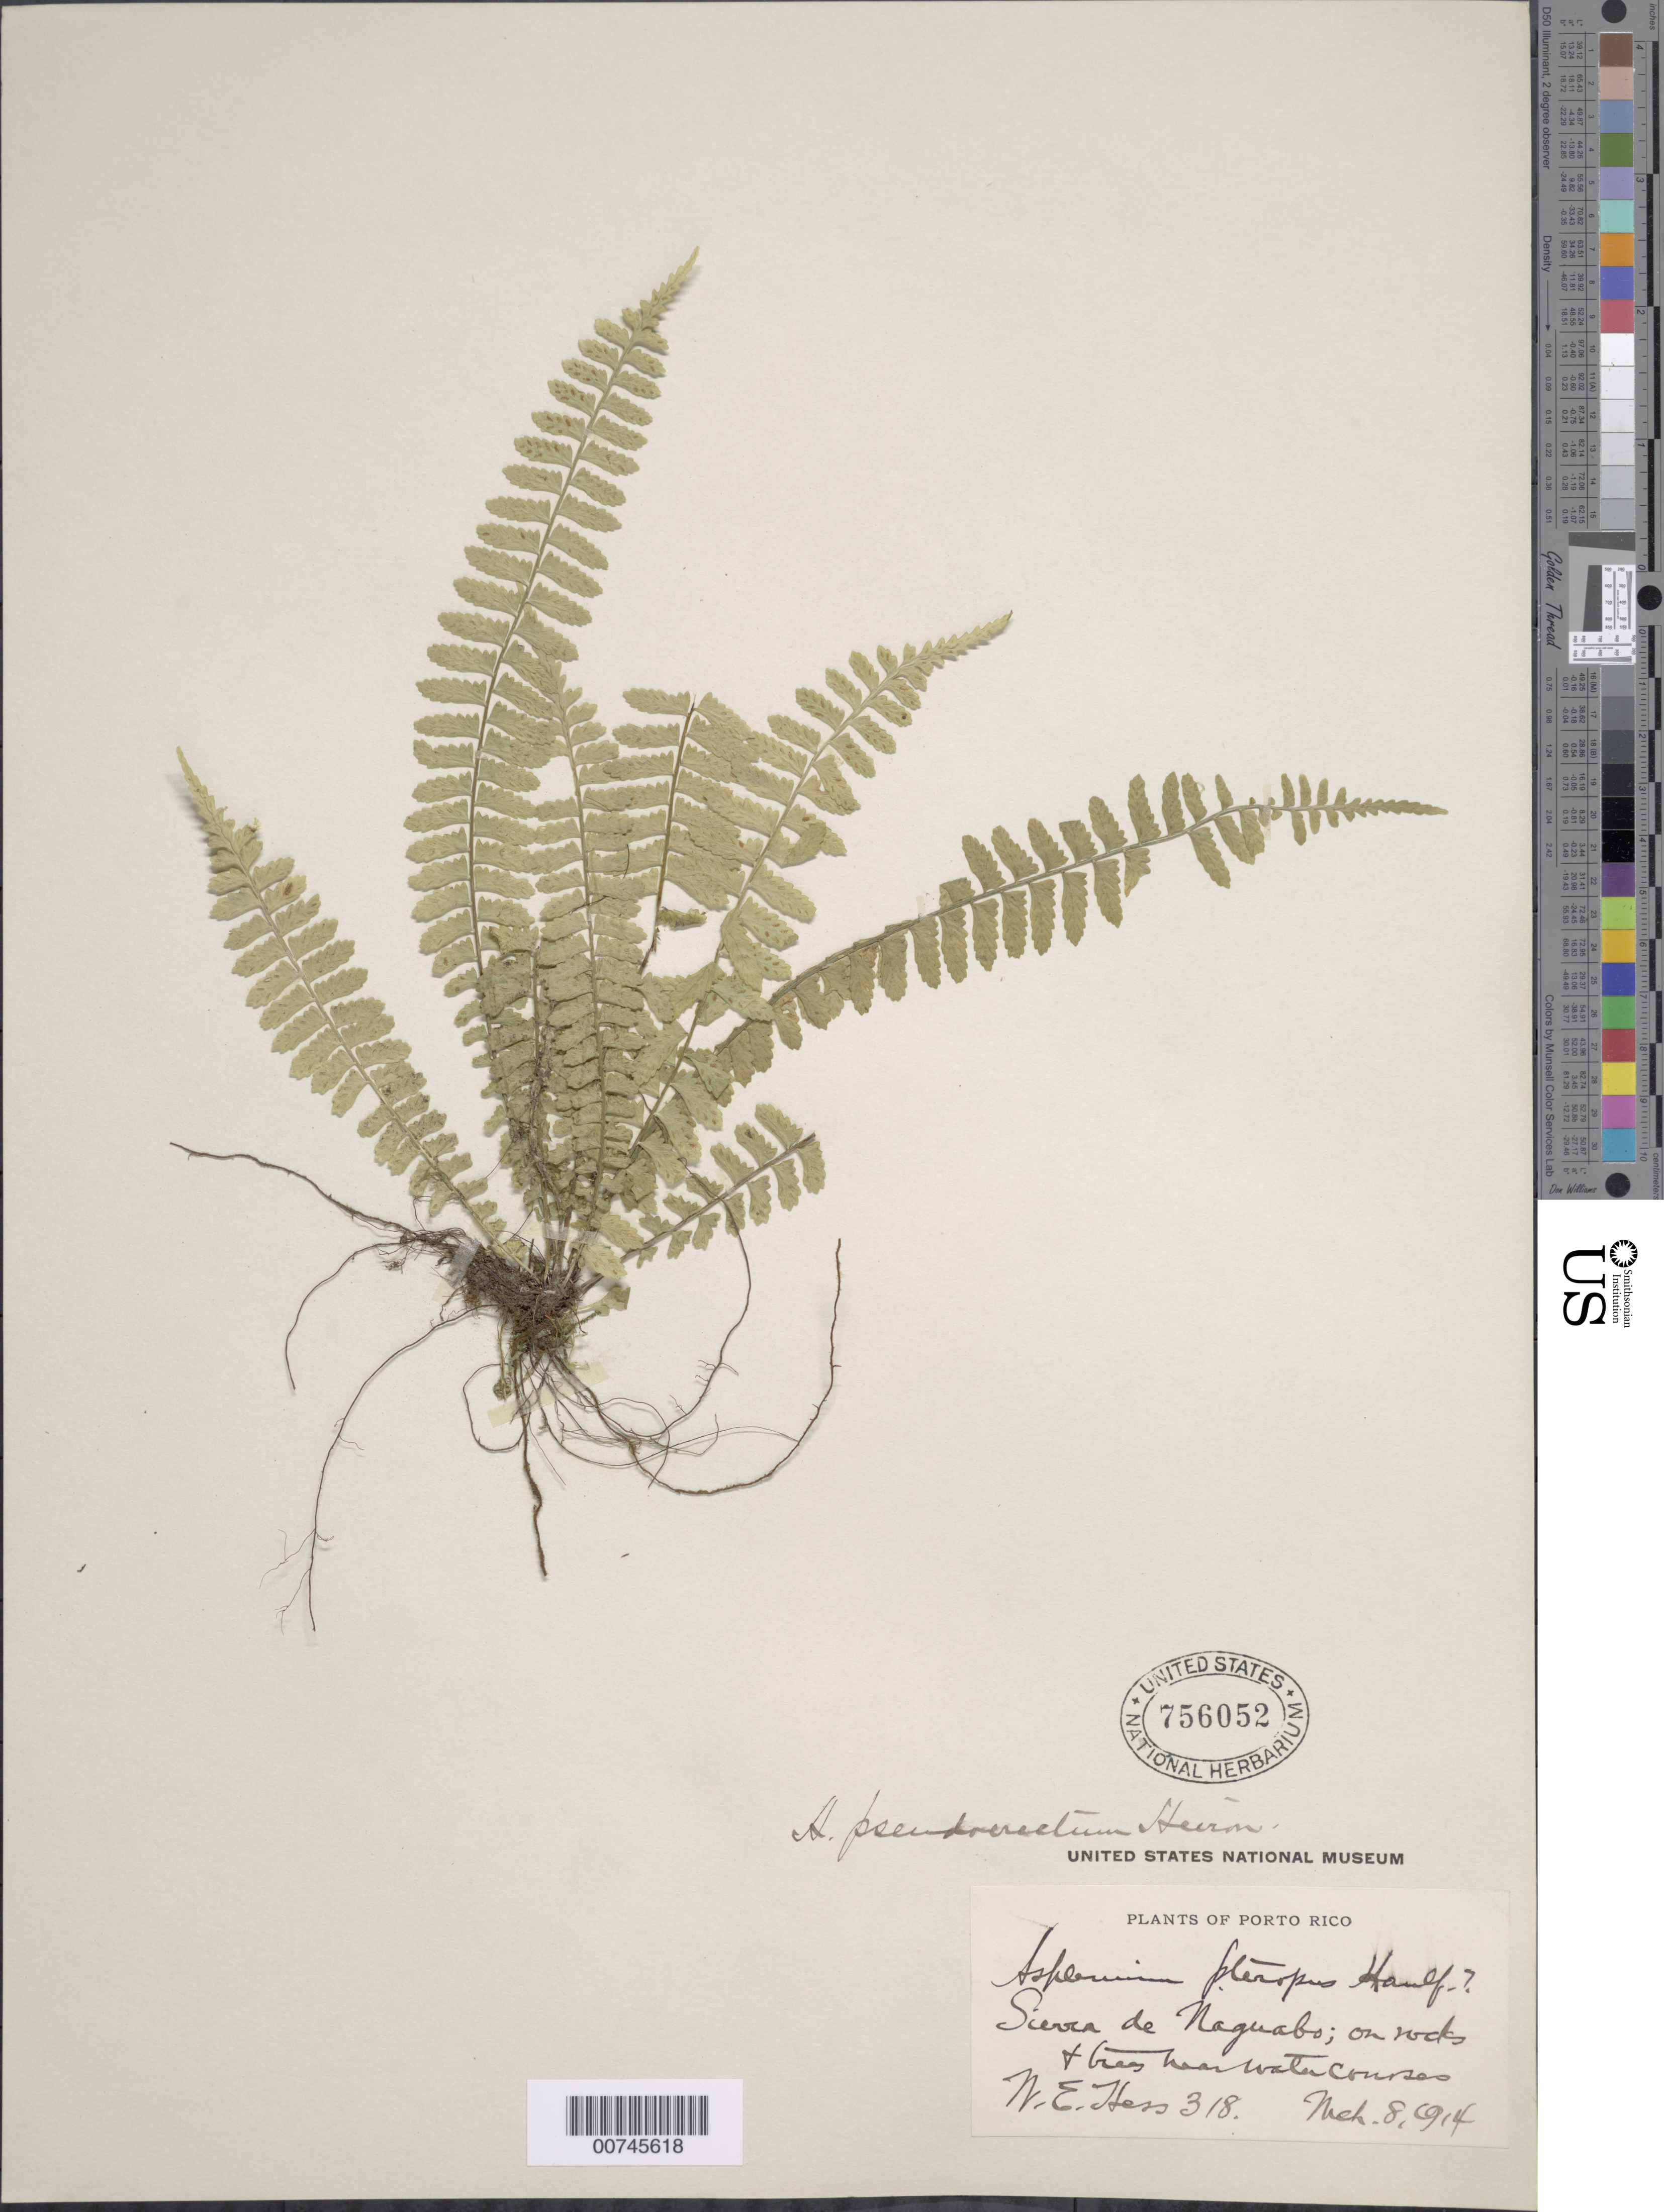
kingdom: Plantae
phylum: Tracheophyta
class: Polypodiopsida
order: Polypodiales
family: Aspleniaceae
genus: Asplenium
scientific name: Asplenium pteropus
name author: Kaulf.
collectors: W. Hess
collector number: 318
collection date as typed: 08 Mar 1914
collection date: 1914-03-08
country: Puerto Rico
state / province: Naguabo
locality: Sierra de Naguabo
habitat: On rocks and trees near water courses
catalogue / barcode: US 756052